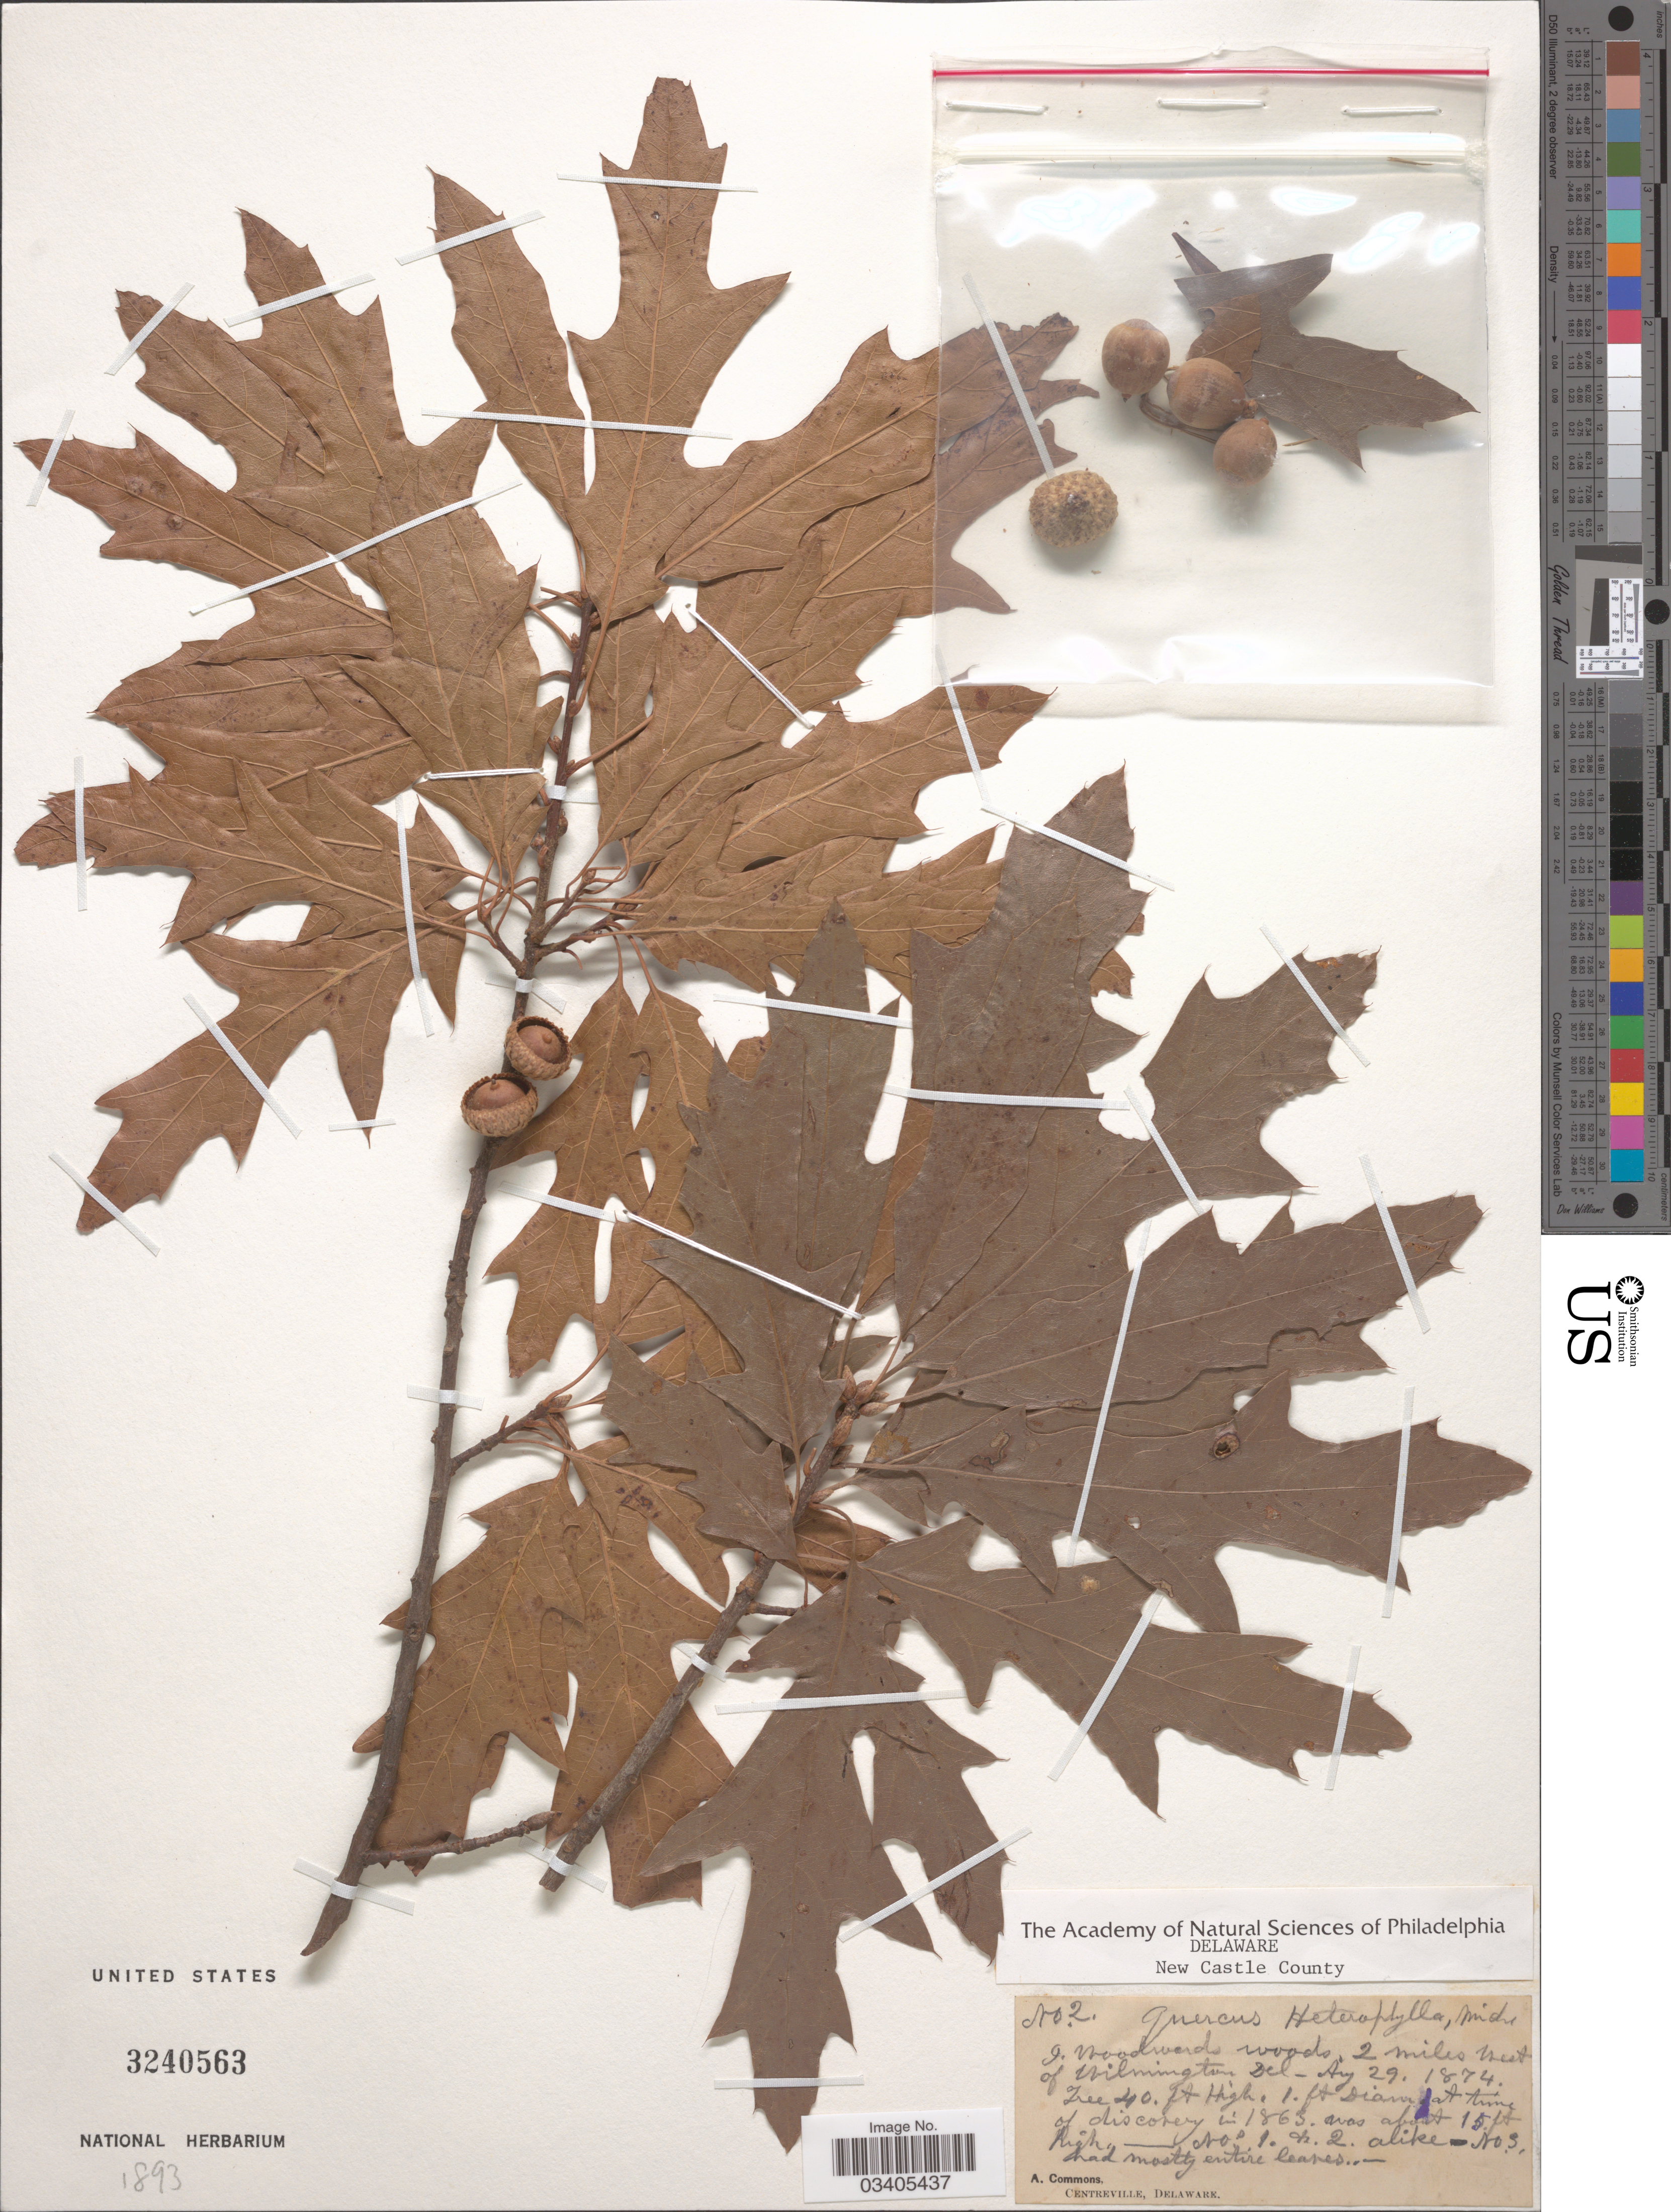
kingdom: Plantae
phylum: Tracheophyta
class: Magnoliopsida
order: Fagales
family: Fagaceae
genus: Quercus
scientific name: Quercus x heterophylla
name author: Michx.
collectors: A. Commons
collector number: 2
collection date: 1874-08-29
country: United States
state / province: Delaware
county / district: New Castle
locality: New Castle County. I. Woodward woods, 2 miles west of Wilmington.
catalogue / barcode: US 3240563